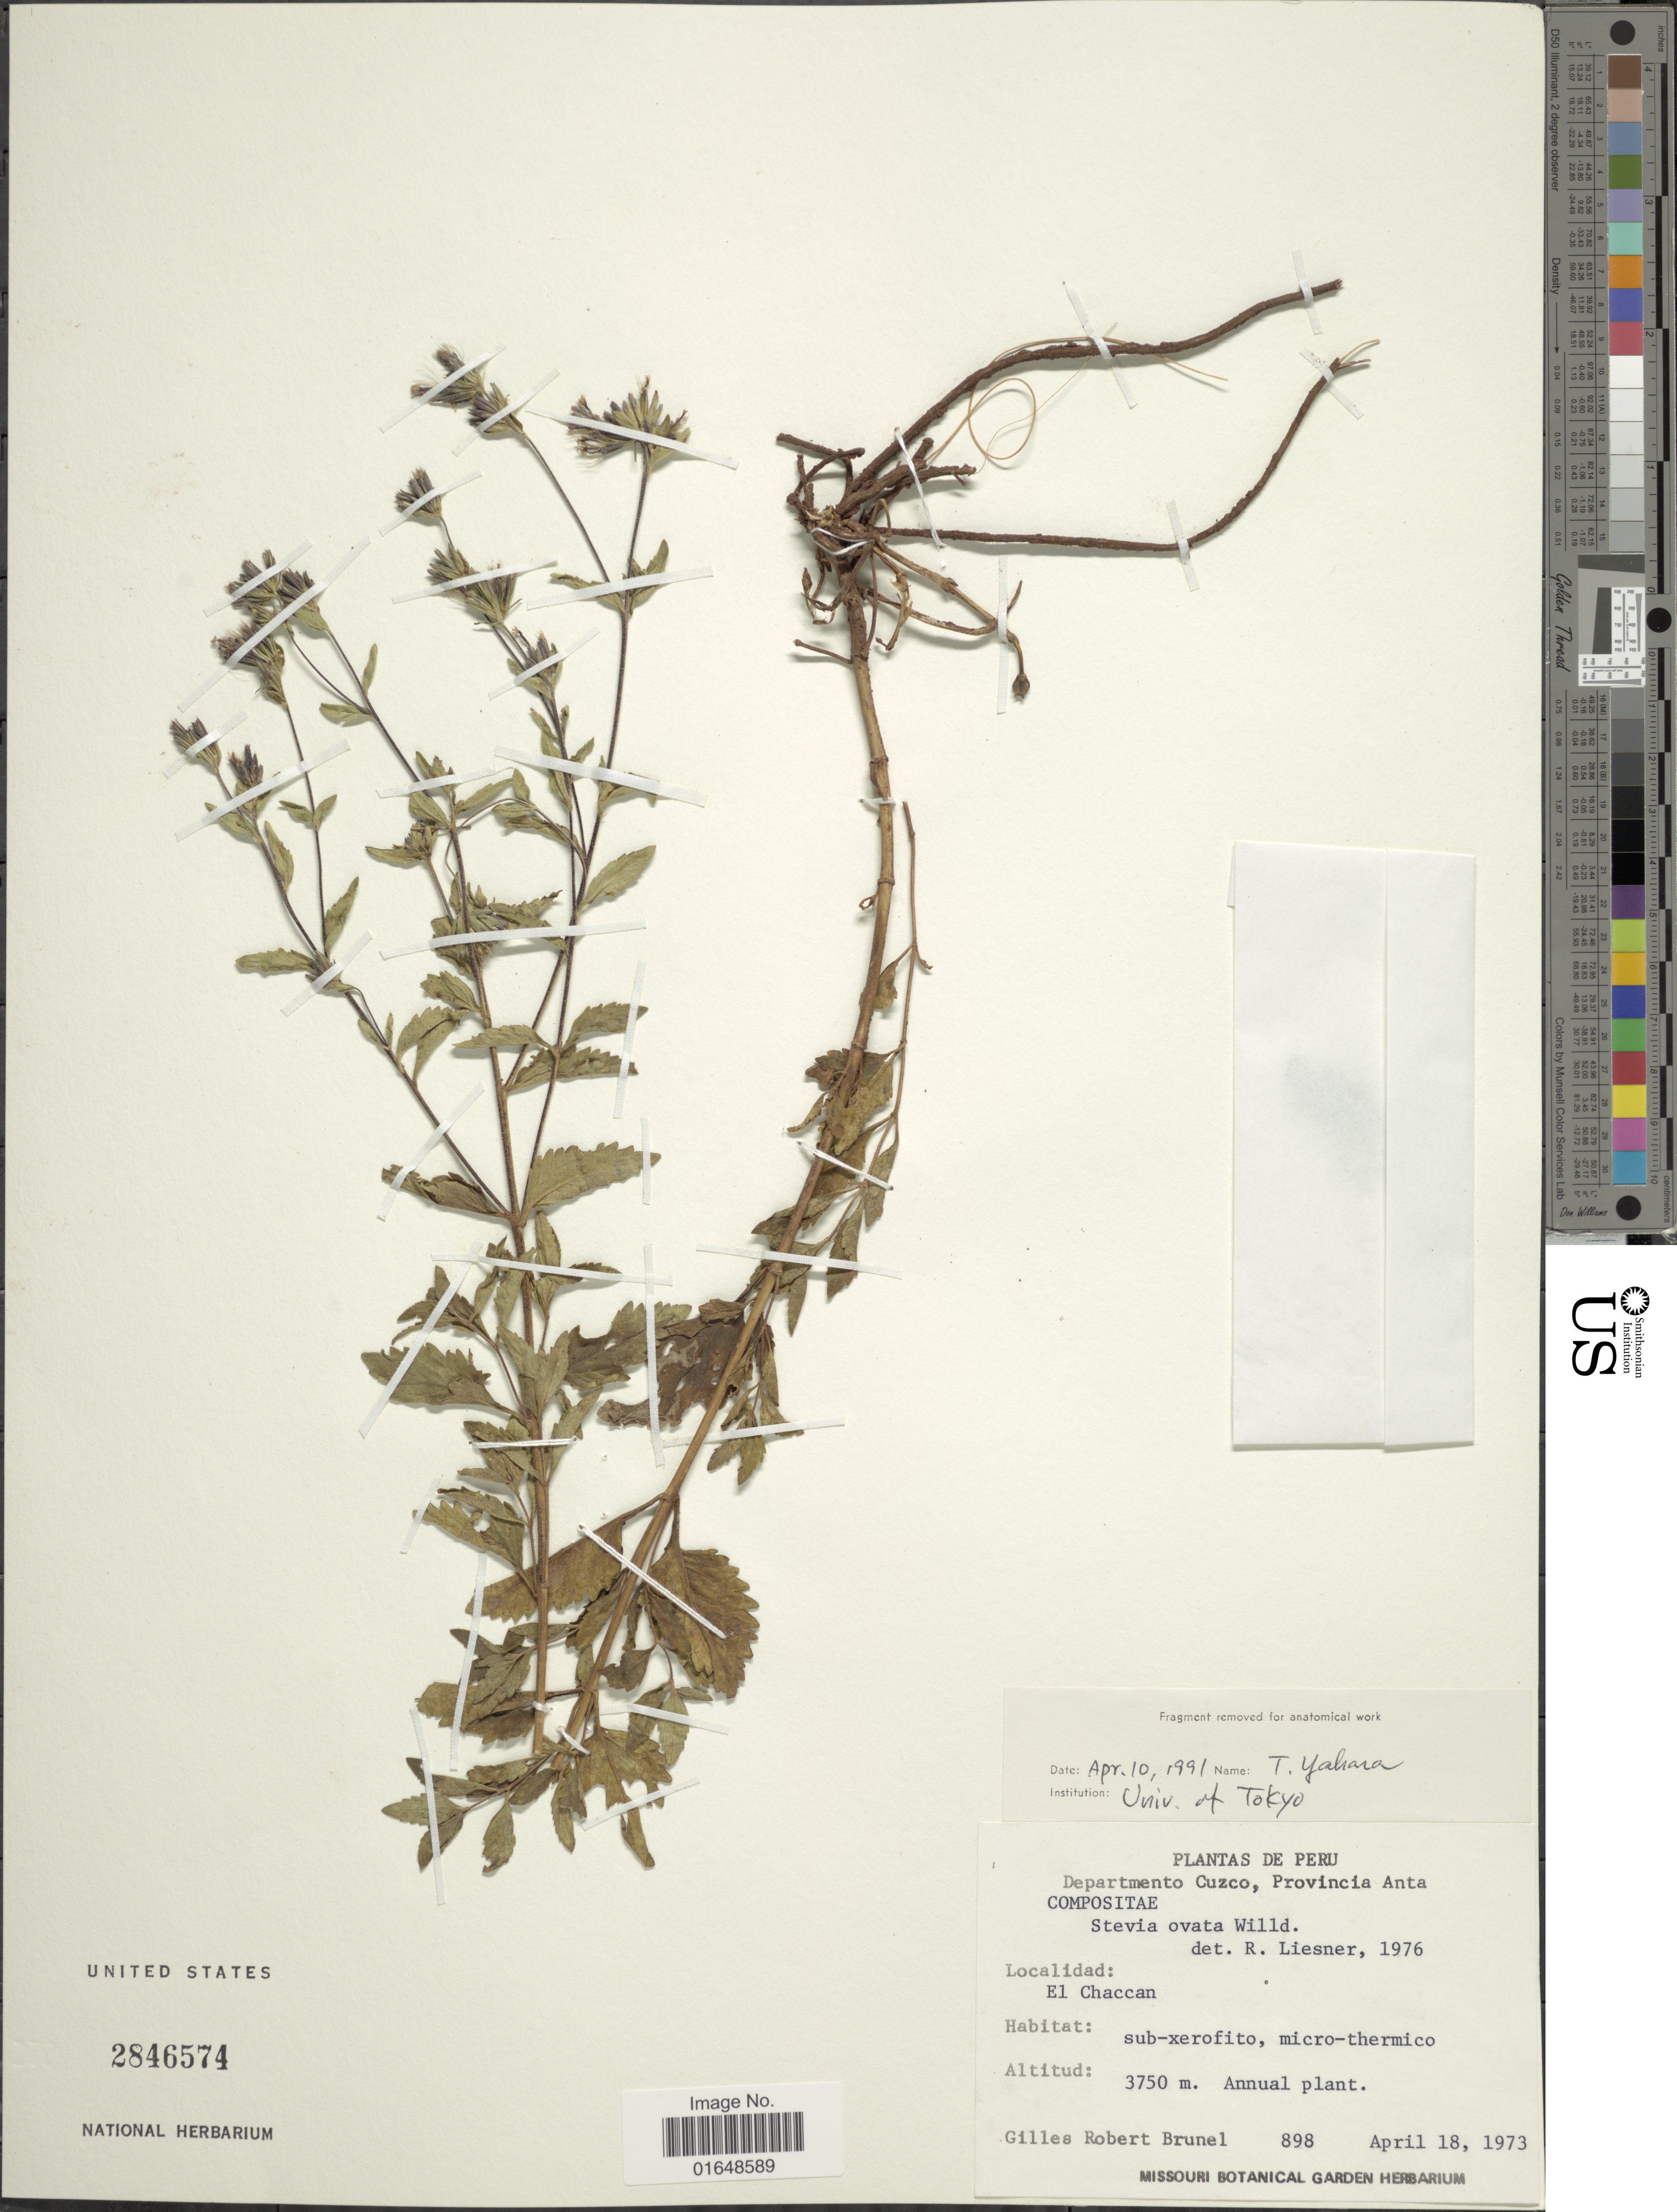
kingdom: Plantae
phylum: Tracheophyta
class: Magnoliopsida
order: Asterales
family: Asteraceae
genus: Stevia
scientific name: Stevia ovata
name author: Willd.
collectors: G. Brunel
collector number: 898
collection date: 1973-04-18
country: Peru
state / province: Cusco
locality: Departamento Cuzco, Provincia Anta. El Chaccan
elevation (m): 3750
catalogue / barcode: US 2846574